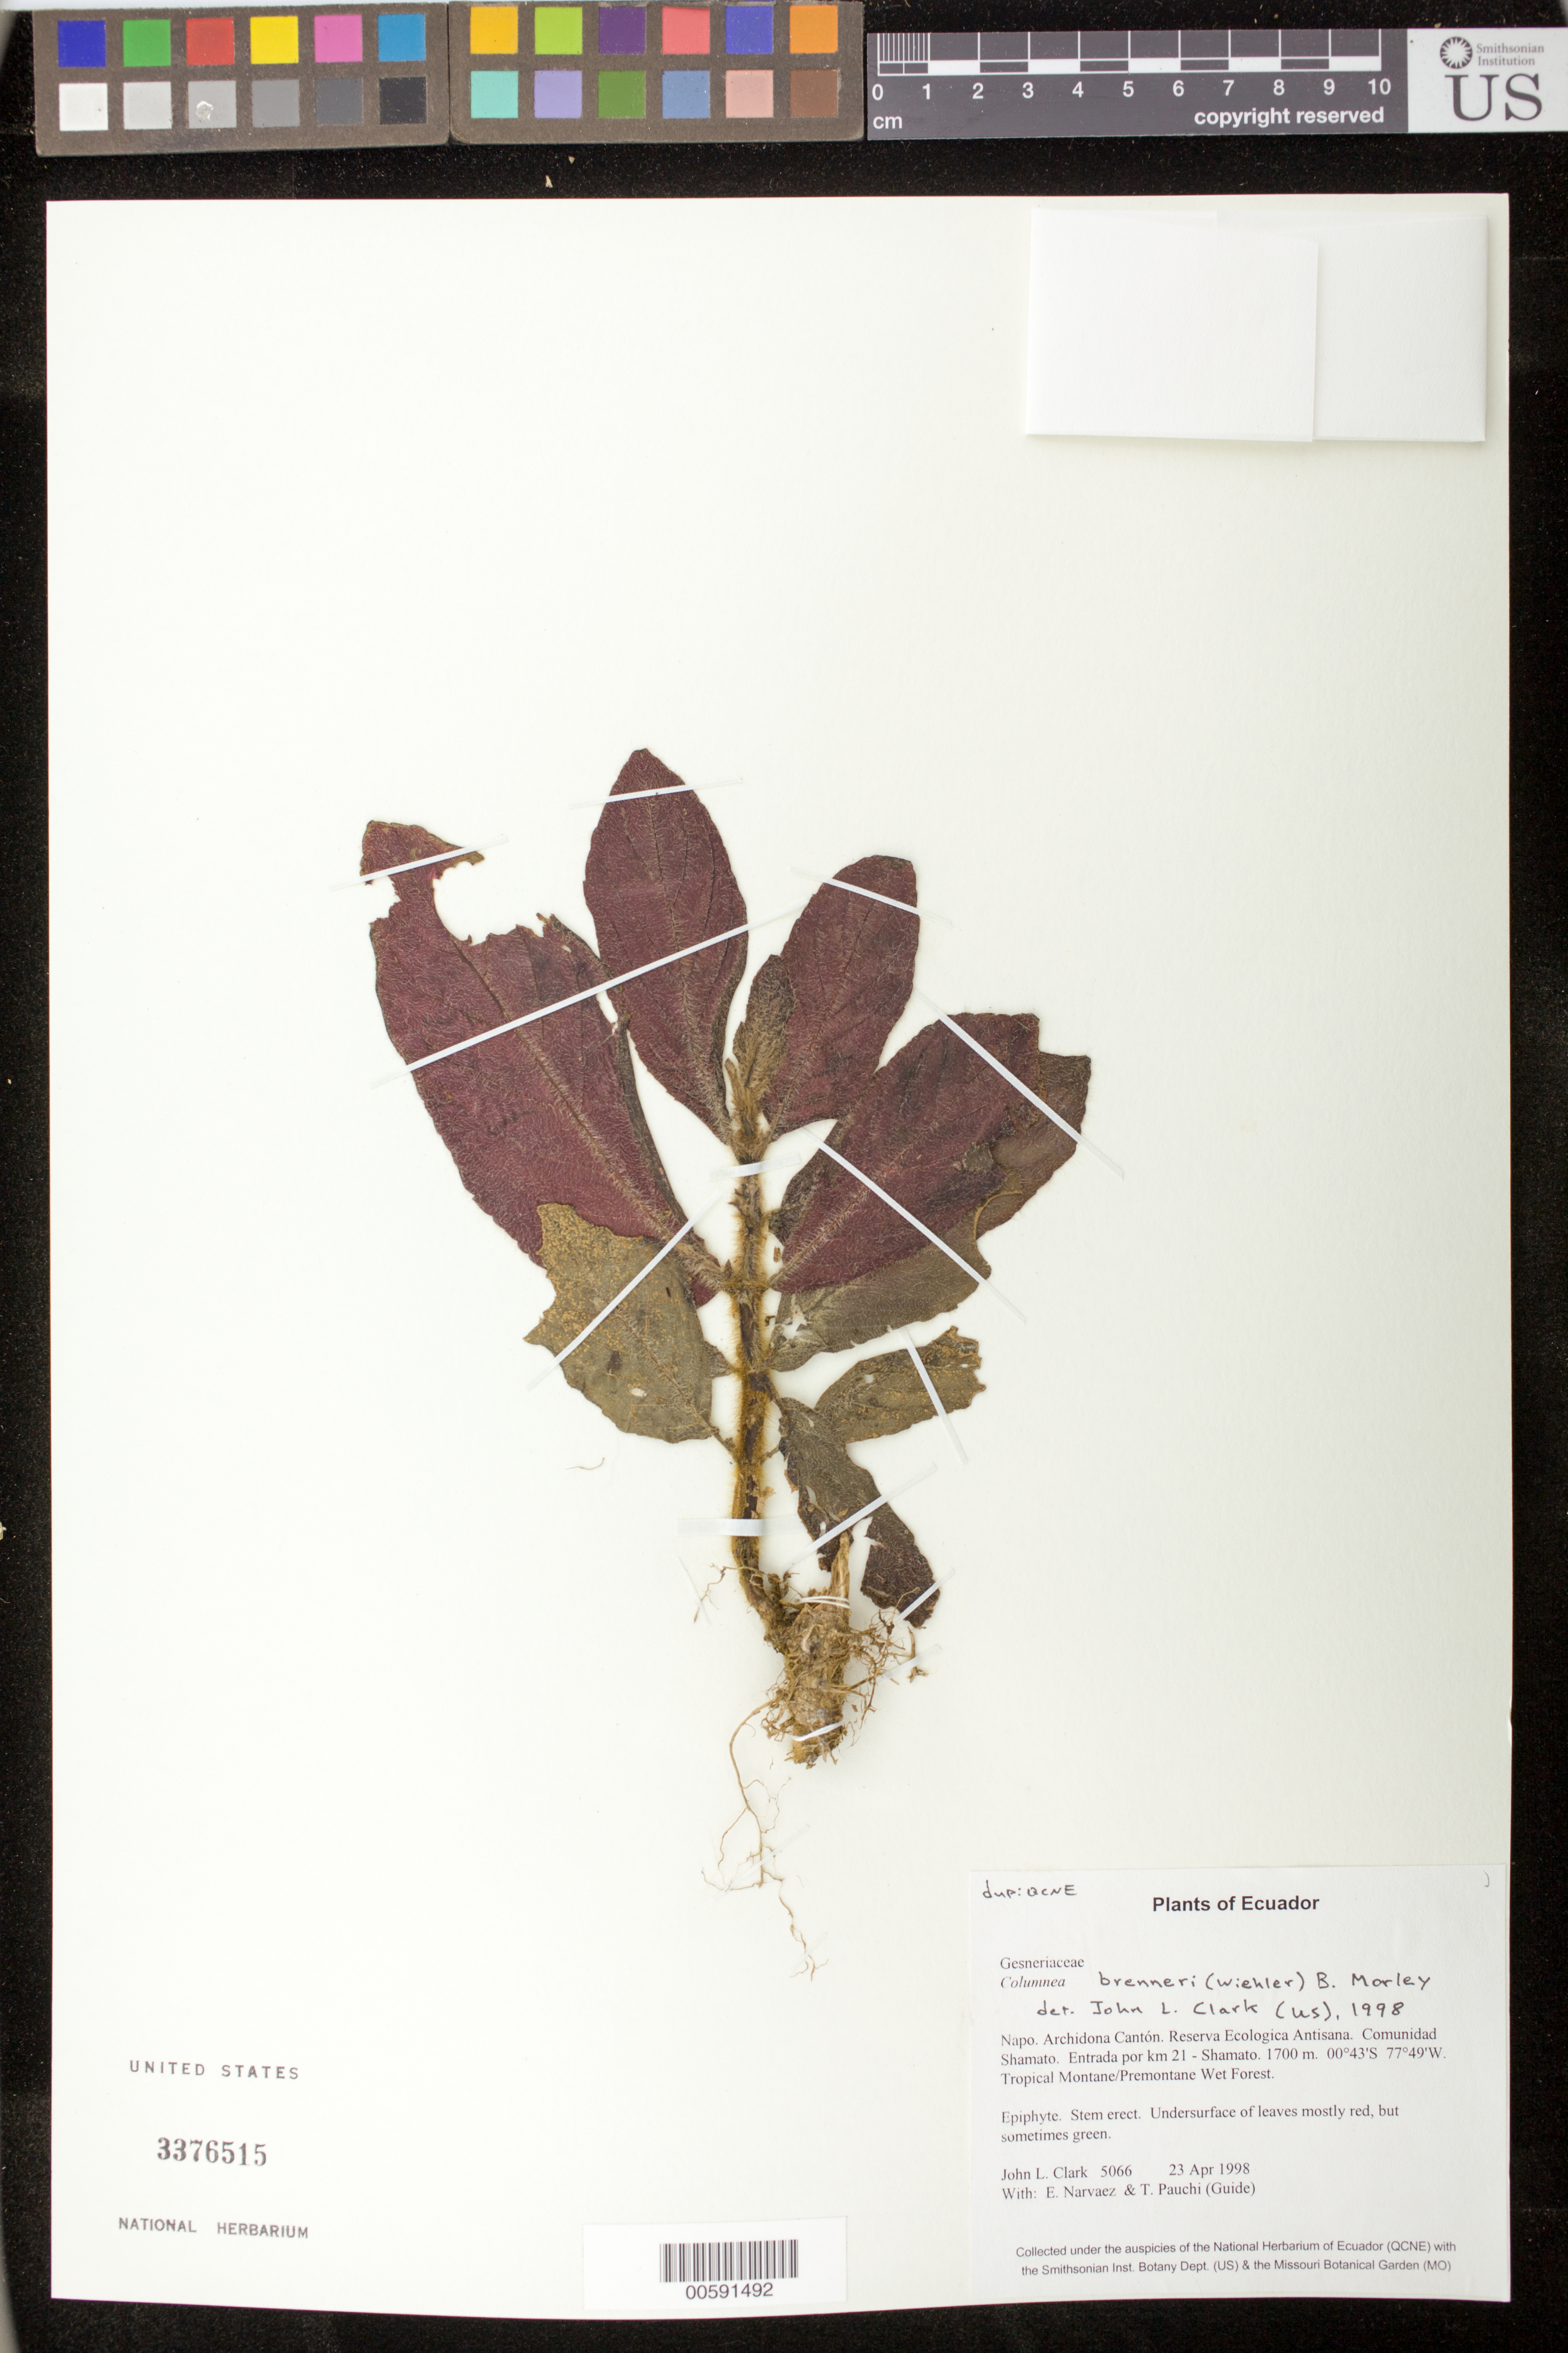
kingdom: Plantae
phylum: Tracheophyta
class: Magnoliopsida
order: Lamiales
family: Gesneriaceae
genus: Columnea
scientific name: Columnea brenneri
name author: (Wiehler) B.D. Morley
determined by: Clark, J. L., (SEL), The Marie Selby Botanical Garden (UNITED STATES)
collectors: J. L. Clark, E. Narváez & T. Pauchi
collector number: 5066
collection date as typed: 23 Apr 1998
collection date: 1998-04-23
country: Ecuador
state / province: Napo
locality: Archidona Cantón. Reserva Ecologica Antisana. Comunidad Shamato. Entrada por km 21 - Shamato.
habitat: Tropical Montane/Premontane Wet Forest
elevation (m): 1700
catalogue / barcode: US 3376515